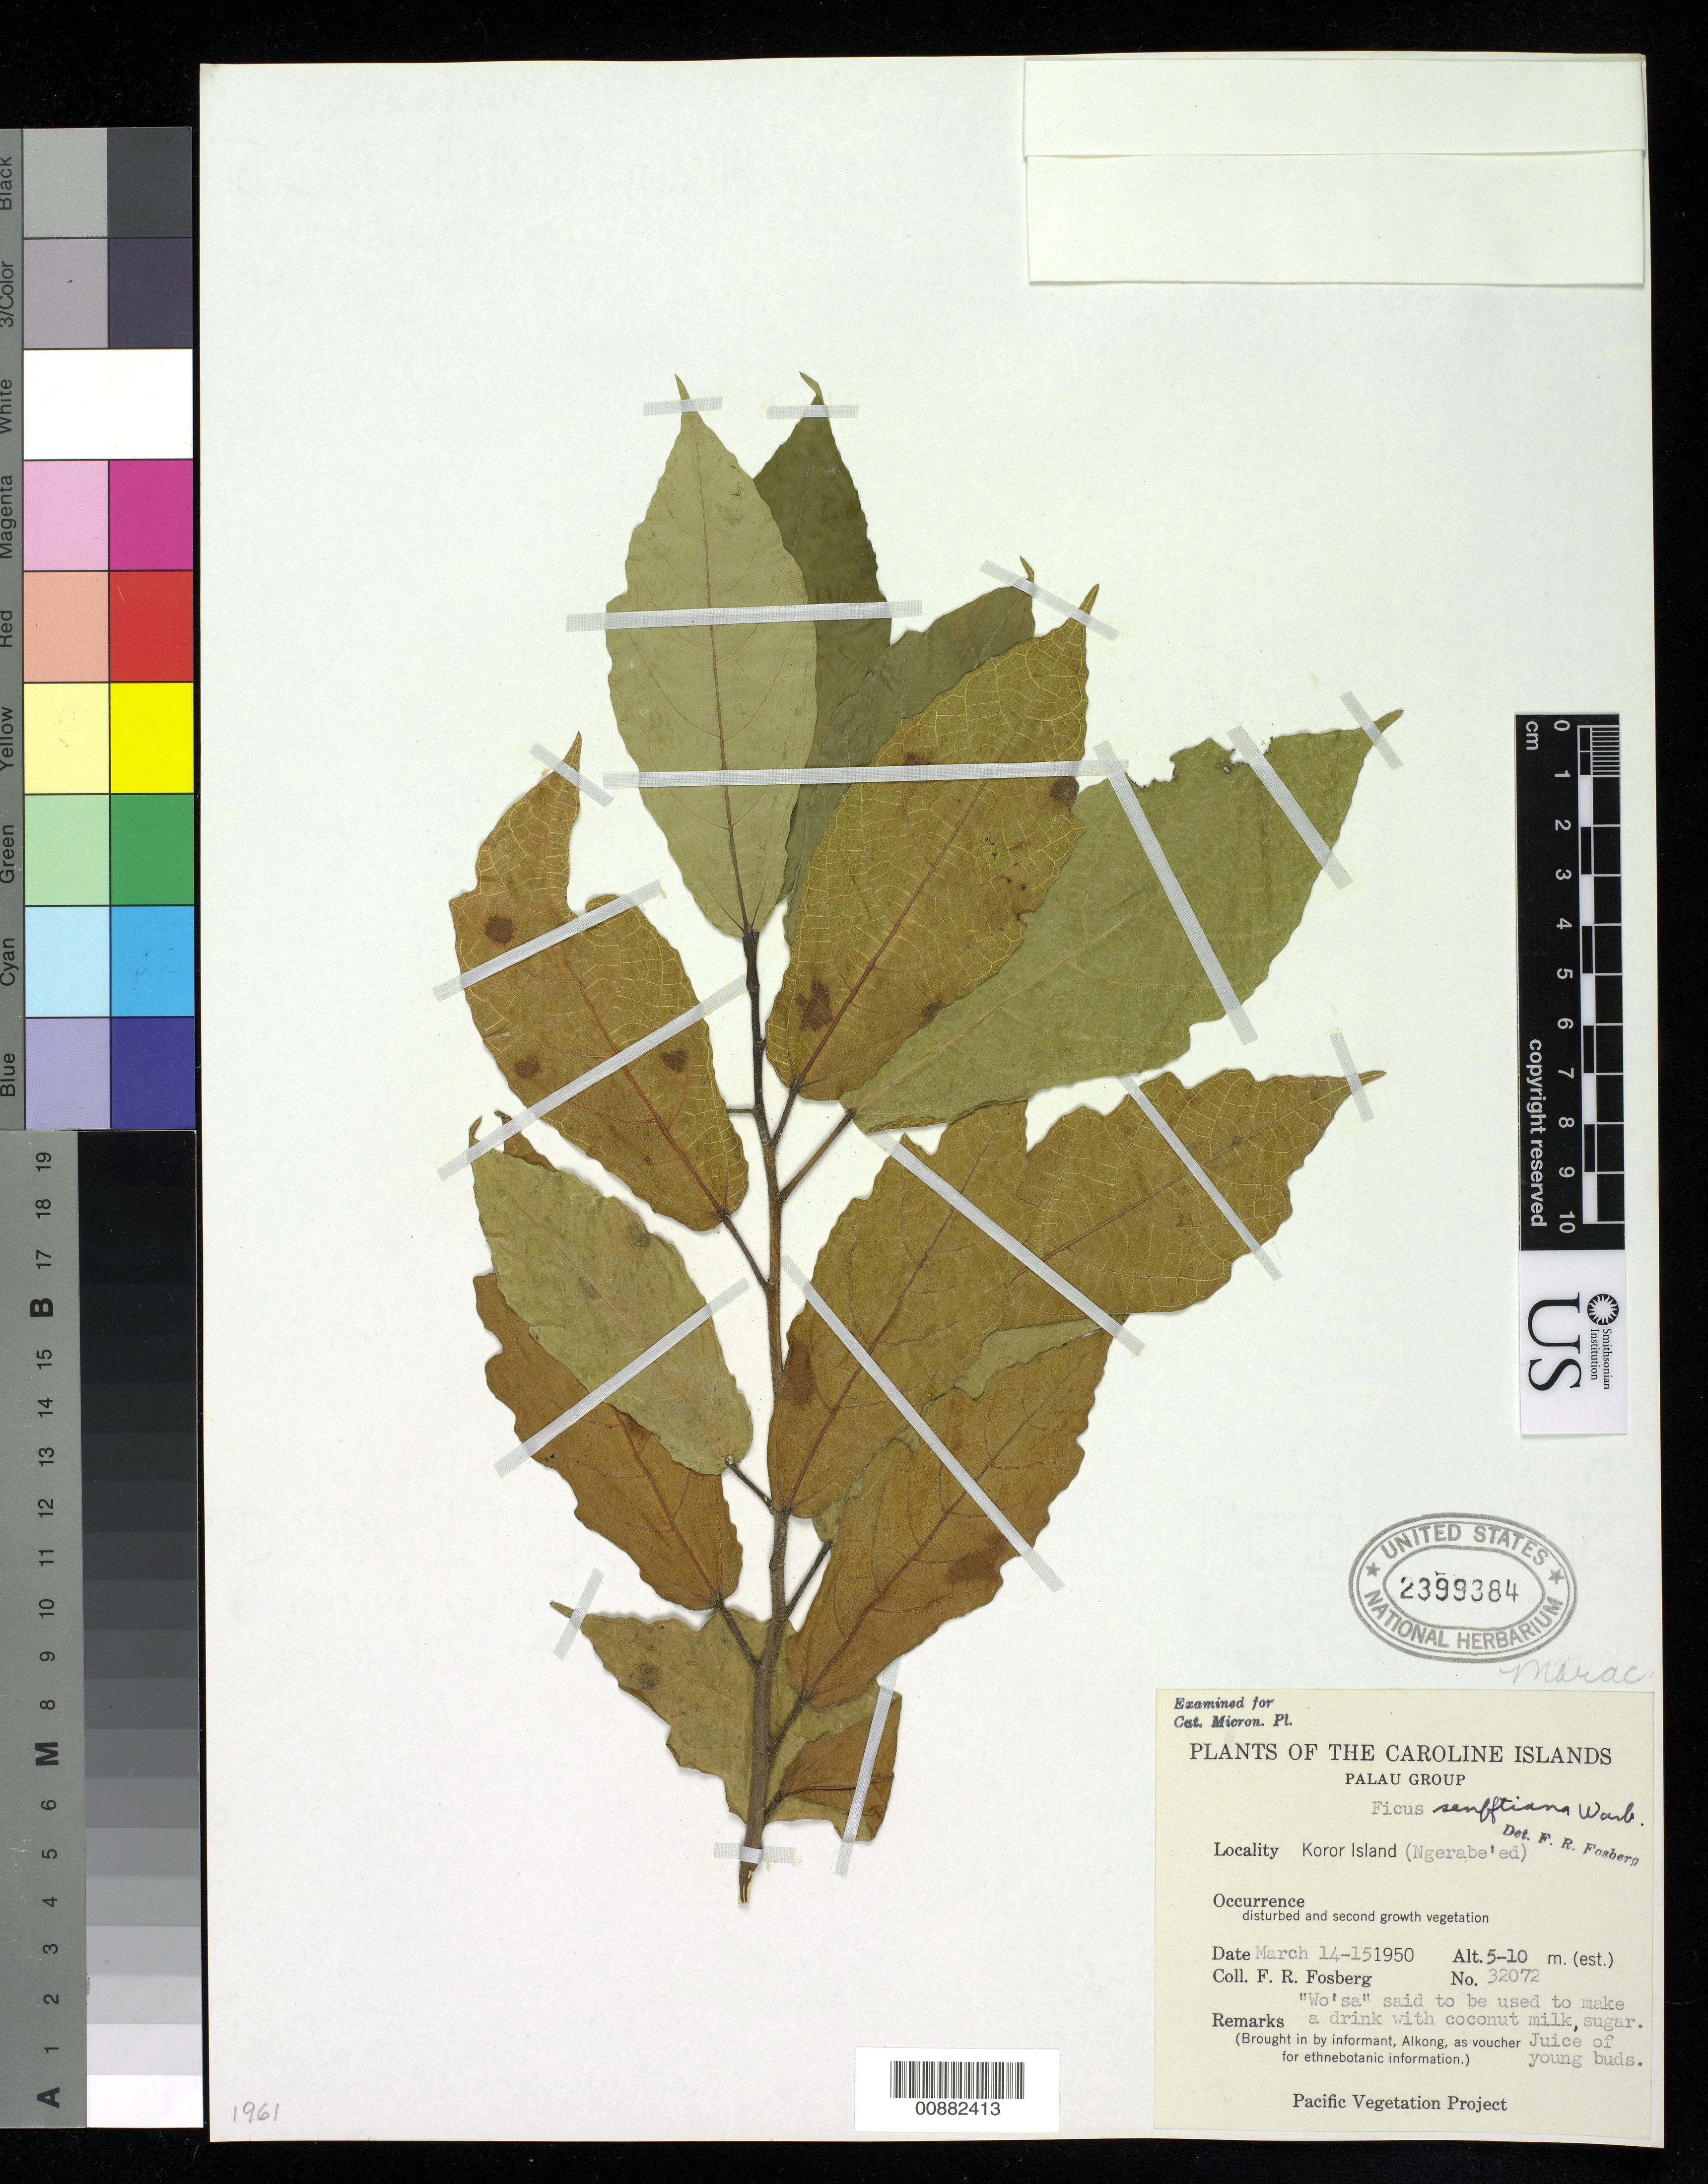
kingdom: Plantae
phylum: Tracheophyta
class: Magnoliopsida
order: Rosales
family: Moraceae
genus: Ficus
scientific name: Ficus senfftiana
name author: Warb.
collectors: F. R. Fosberg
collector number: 32072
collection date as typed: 14 Mar 1950 to 15 Mar 1950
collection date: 1950-03-14/1950-03-15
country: Palau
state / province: Koror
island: Oreor (Koror)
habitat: Distrubed and second growth vegetation.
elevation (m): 1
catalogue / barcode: US 2399384